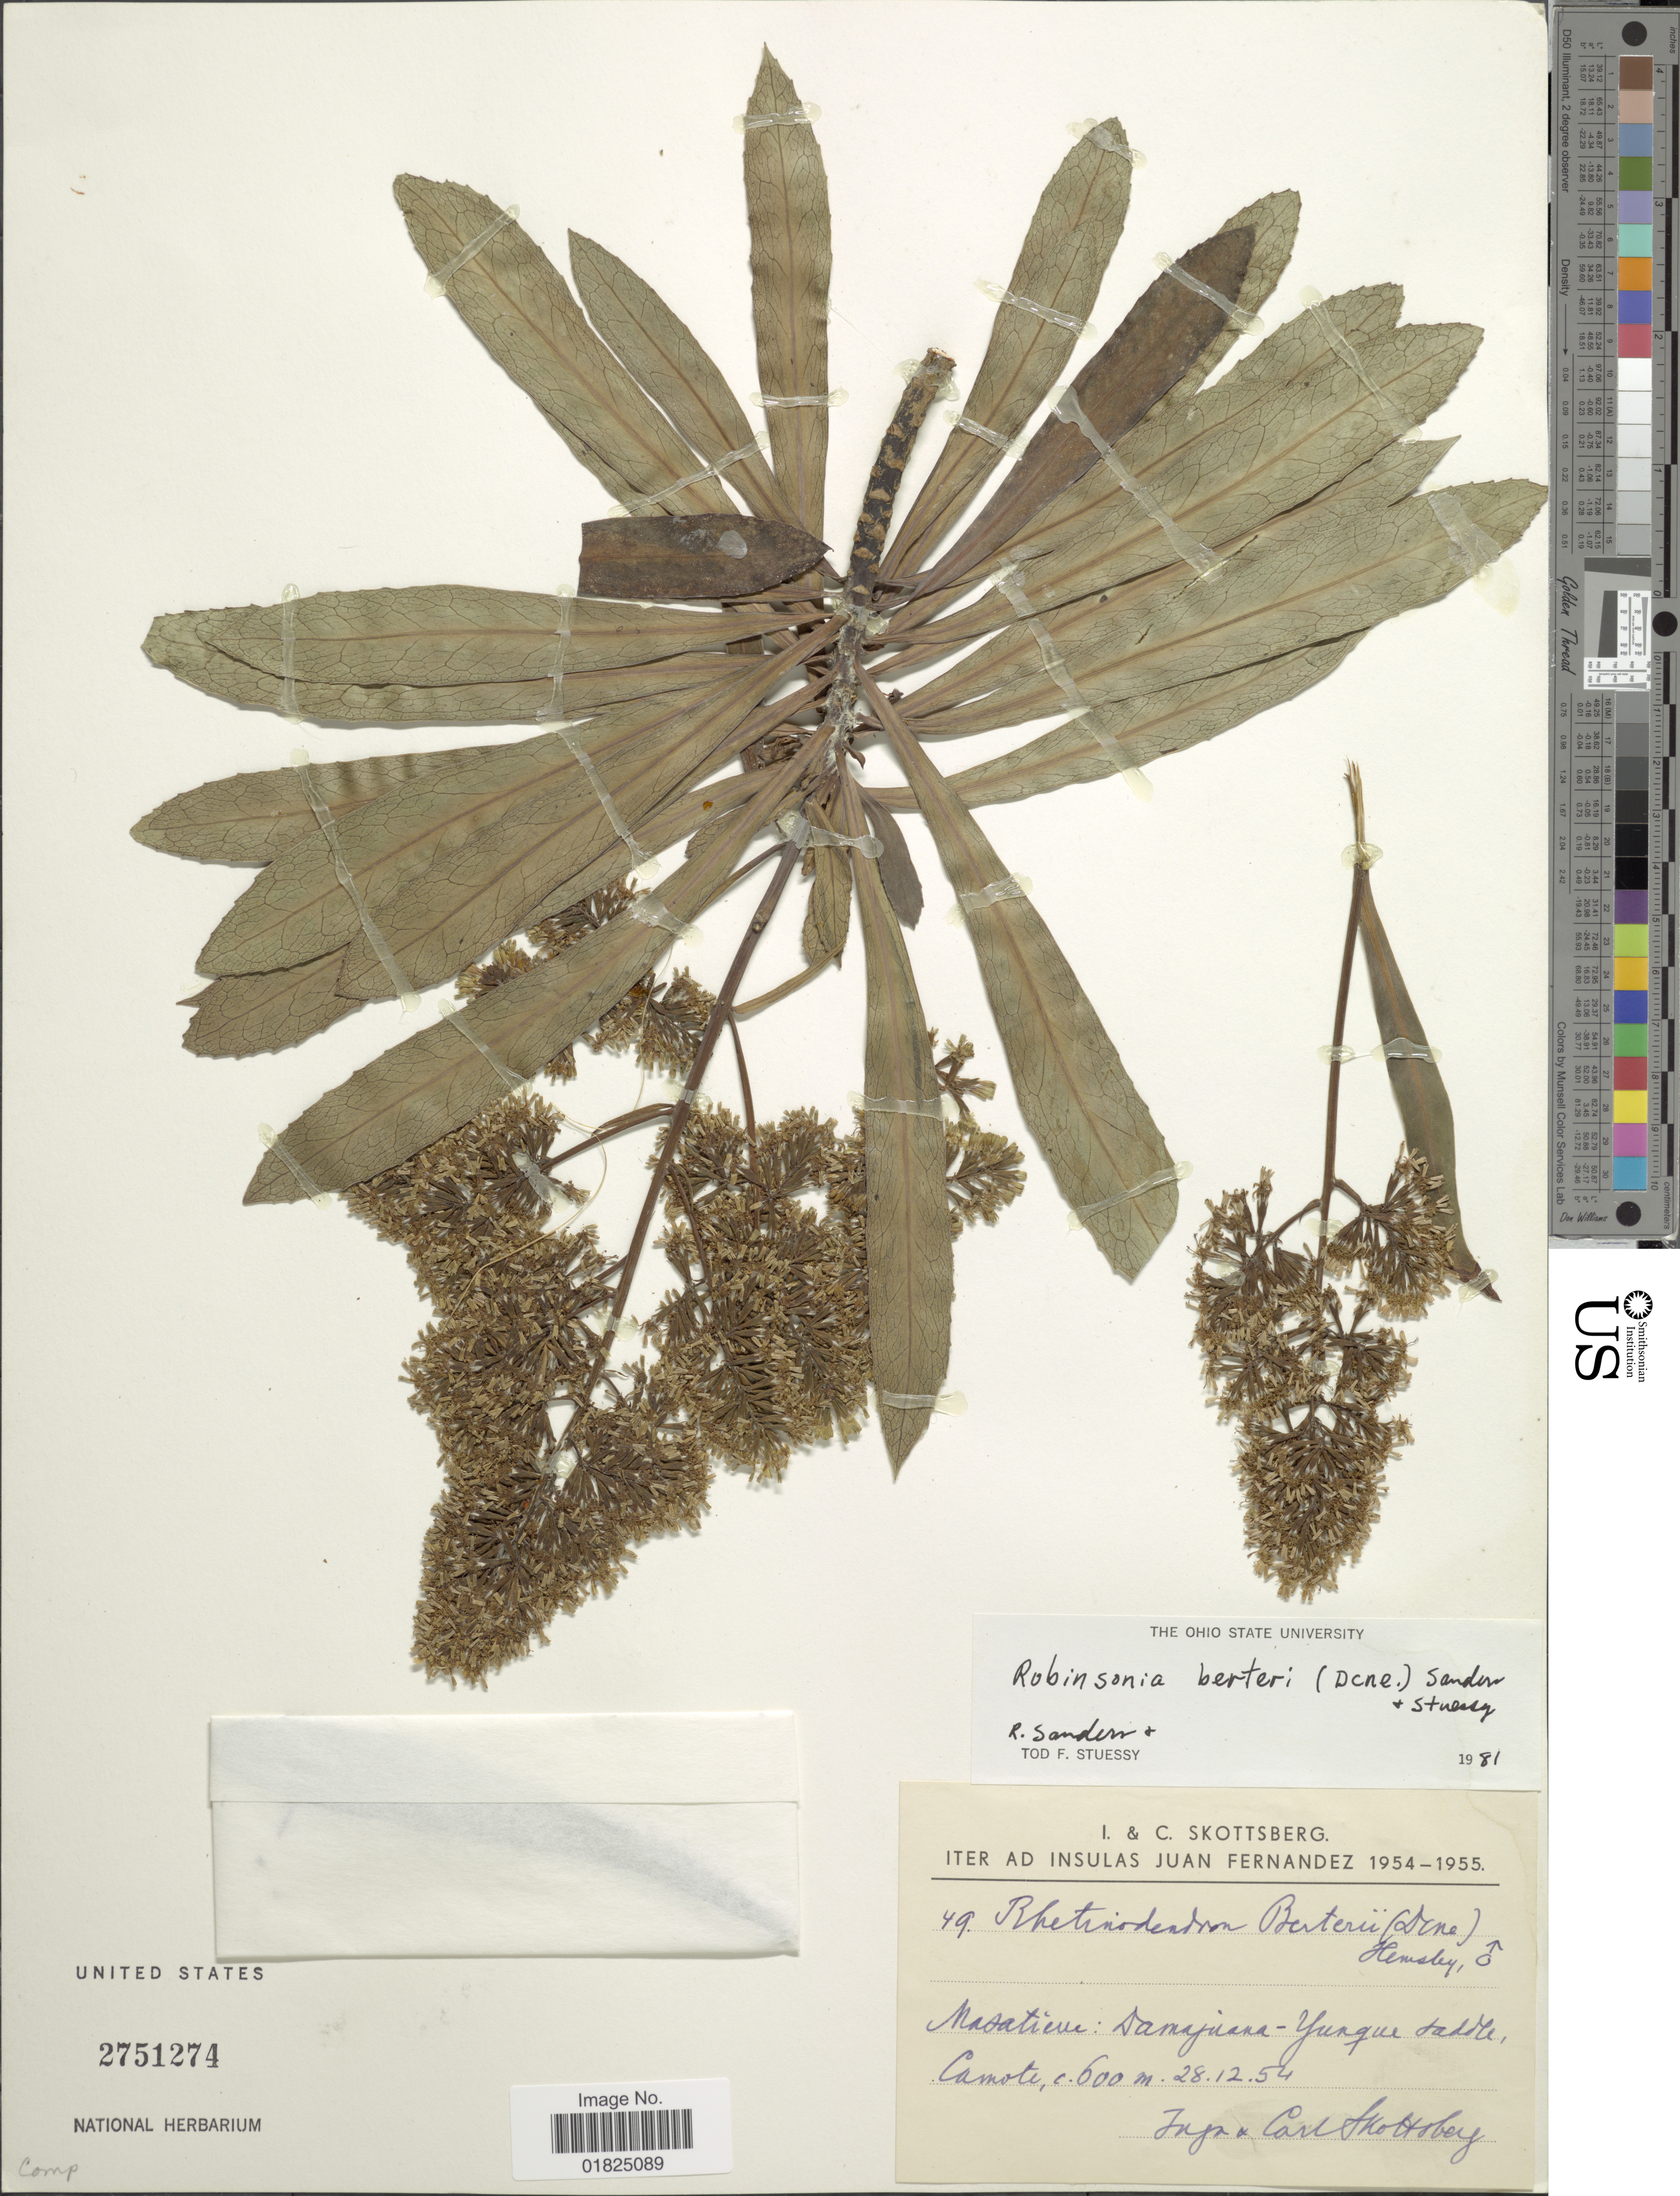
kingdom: Plantae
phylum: Tracheophyta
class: Magnoliopsida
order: Asterales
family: Asteraceae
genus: Robinsonia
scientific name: Robinsonia berteroi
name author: (DC.) R. W. Sanders et al.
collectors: I. Skottsberg & C. Skottsberg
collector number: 49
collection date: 1954-12-28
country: Chile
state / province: Valparaíso (V)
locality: Insulas Juan Fernandez, Masatierra: Damajuana-Yunque Saddle.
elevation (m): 600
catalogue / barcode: US 2751274